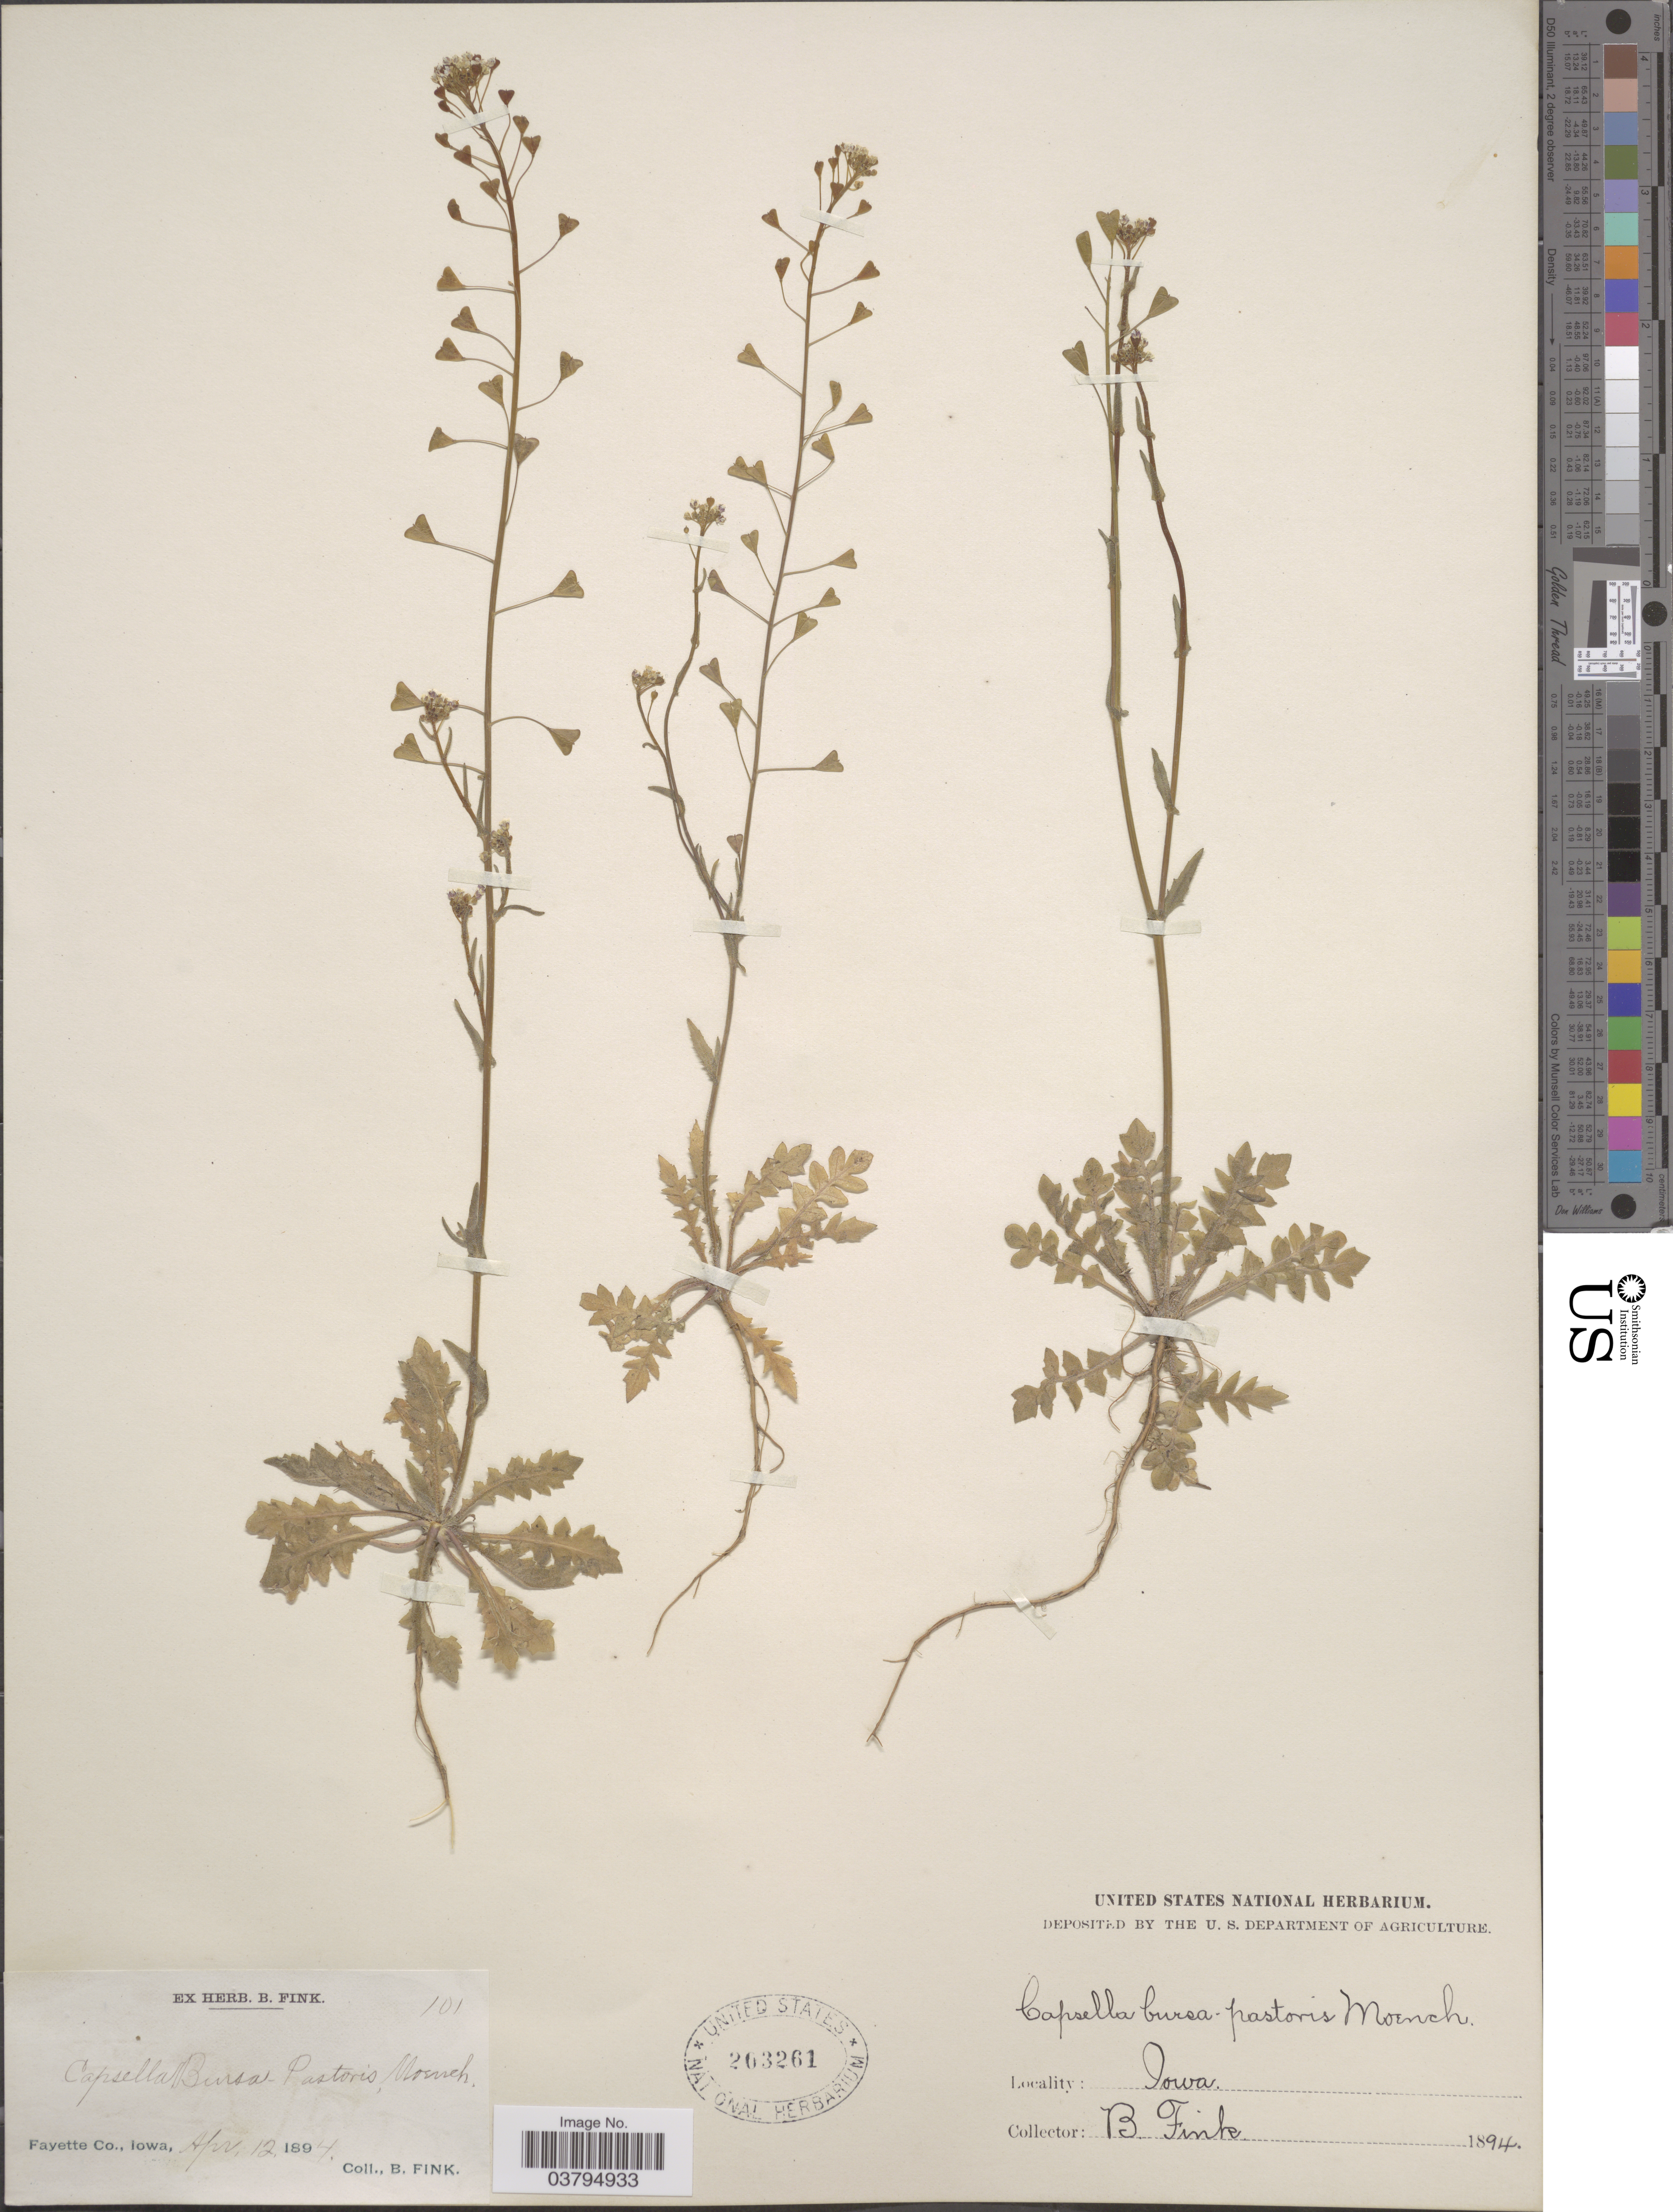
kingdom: Plantae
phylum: Tracheophyta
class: Magnoliopsida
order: Brassicales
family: Brassicaceae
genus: Capsella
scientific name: Capsella bursa-pastoris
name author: (L.) Medik.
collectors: B. Fink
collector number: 101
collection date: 1894-04-12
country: United States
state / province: Iowa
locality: Fayette Co.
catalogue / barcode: US 203261